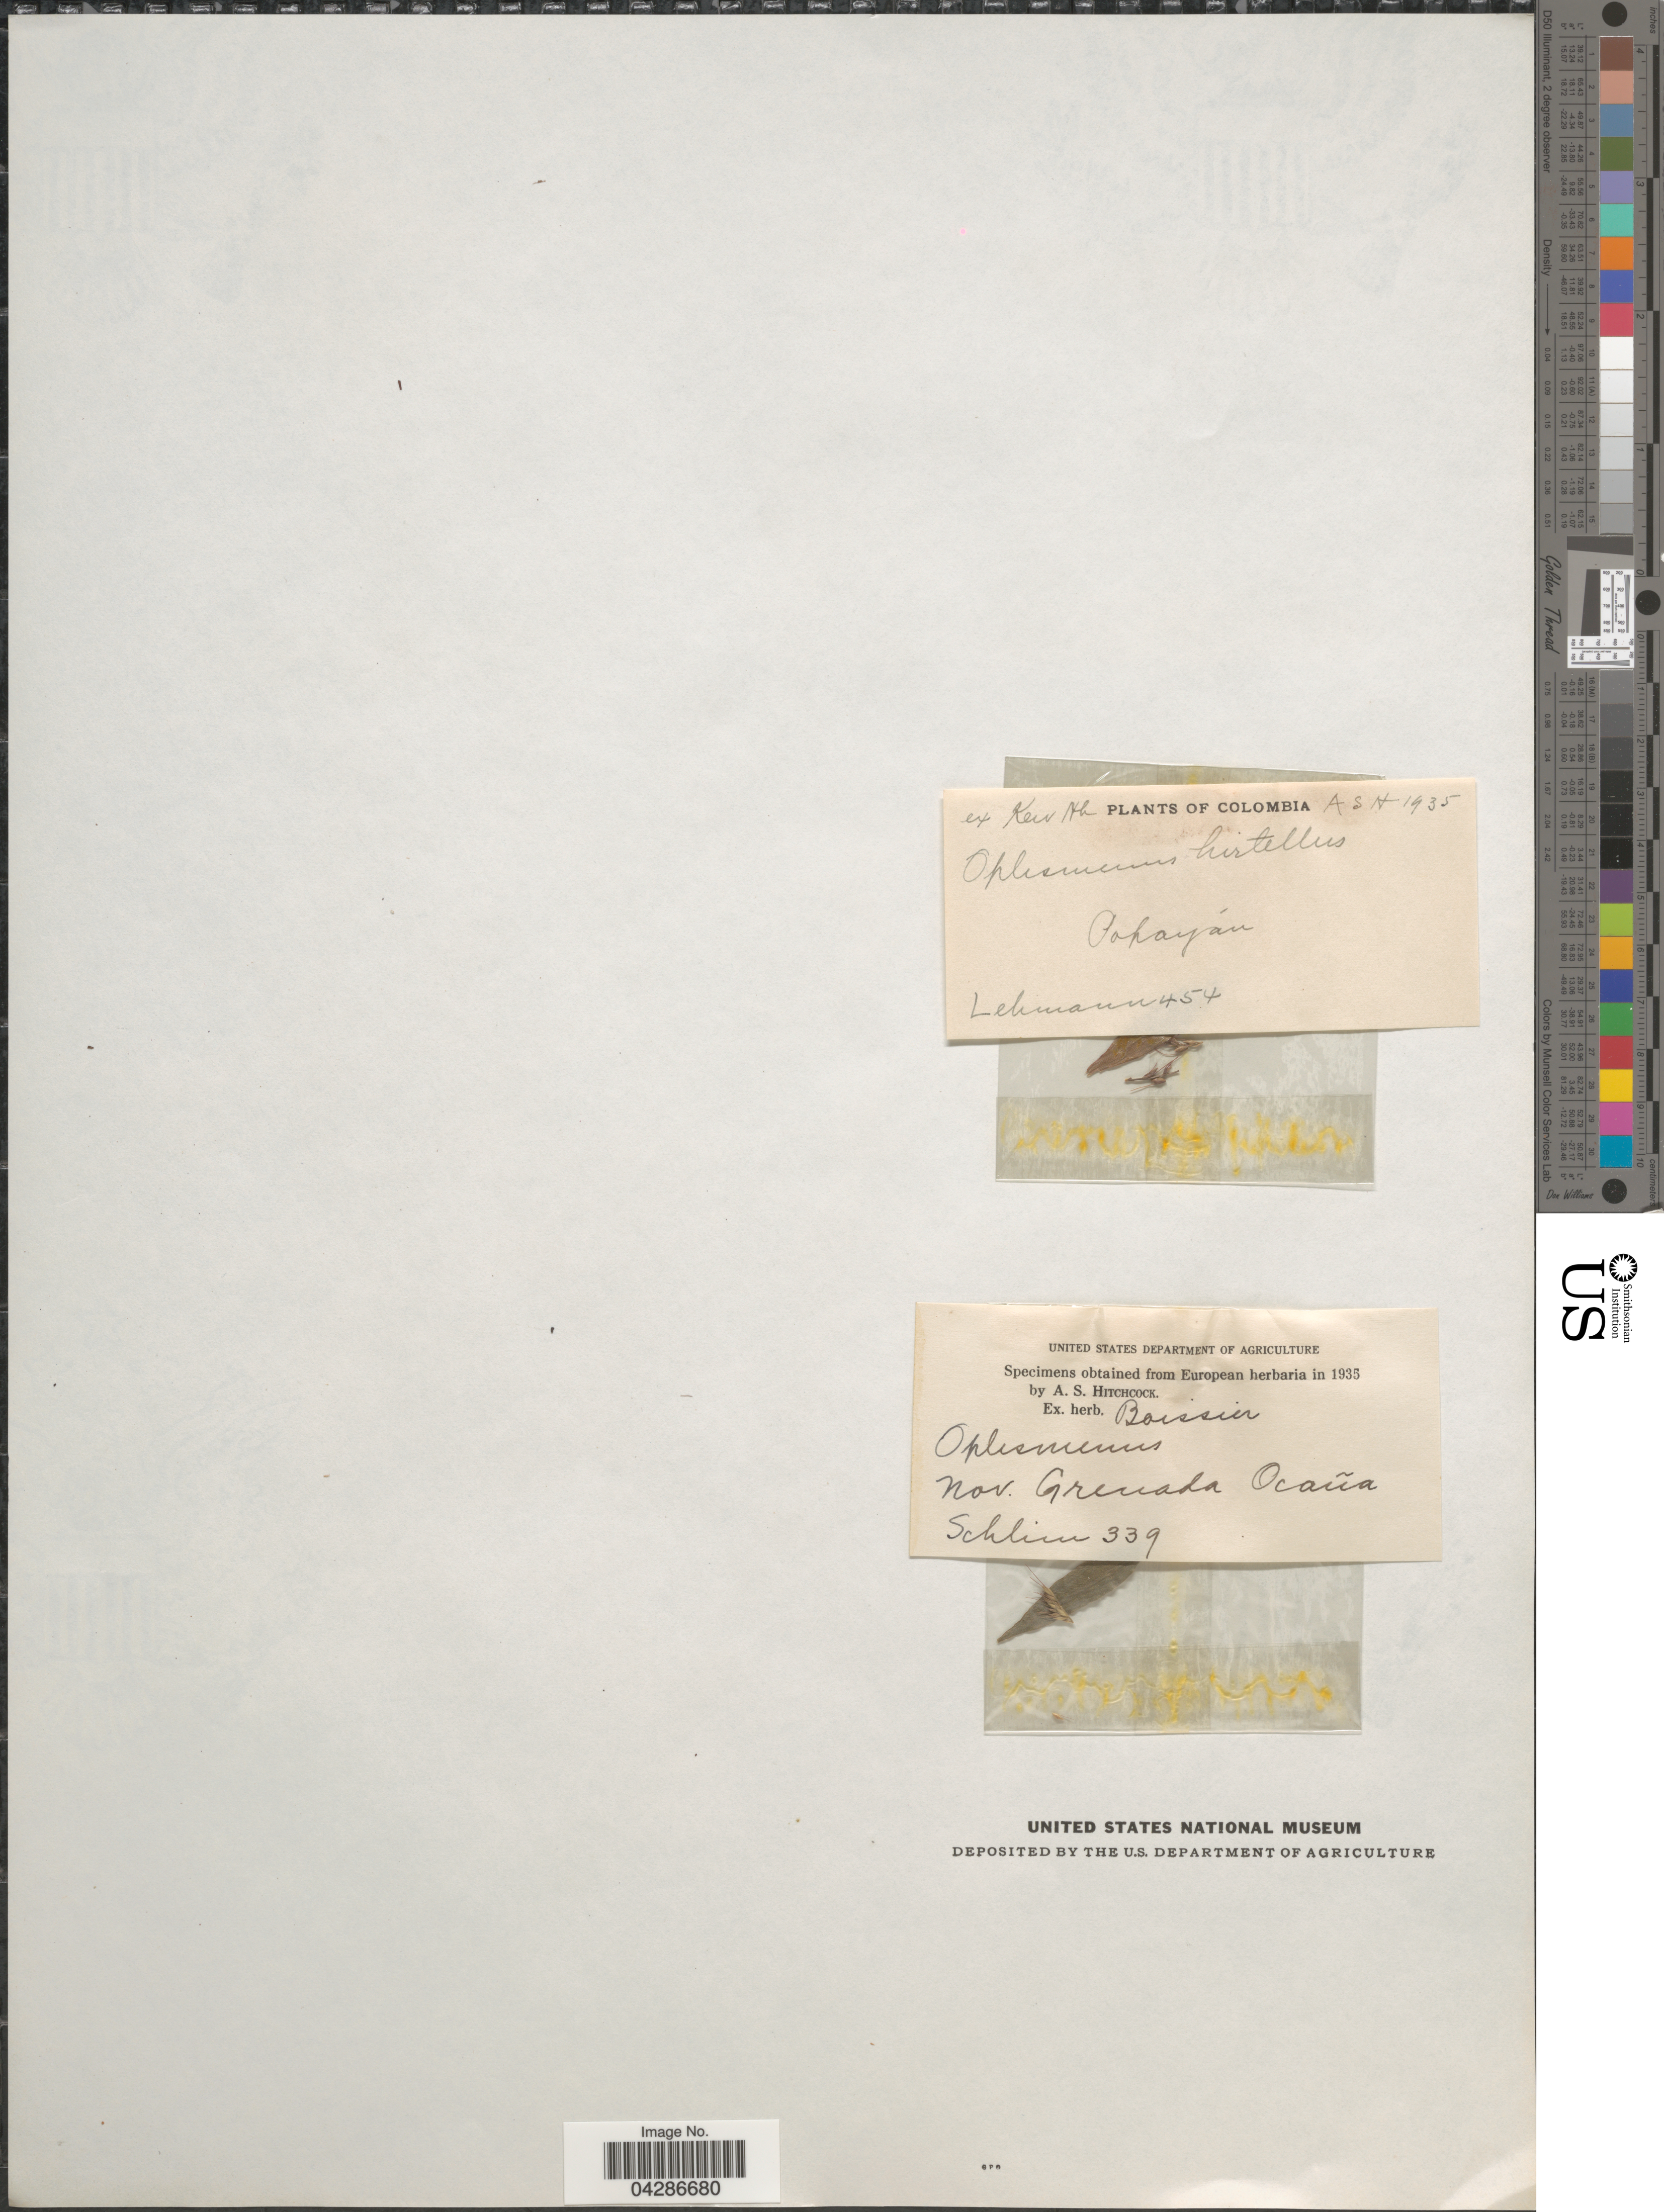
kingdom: Plantae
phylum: Tracheophyta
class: Liliopsida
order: Poales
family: Poaceae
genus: Oplismenus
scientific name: Oplismenus hirtellus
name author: (L.) P. Beauv.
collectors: -. Lehmann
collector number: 454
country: Colombia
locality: Popayán.